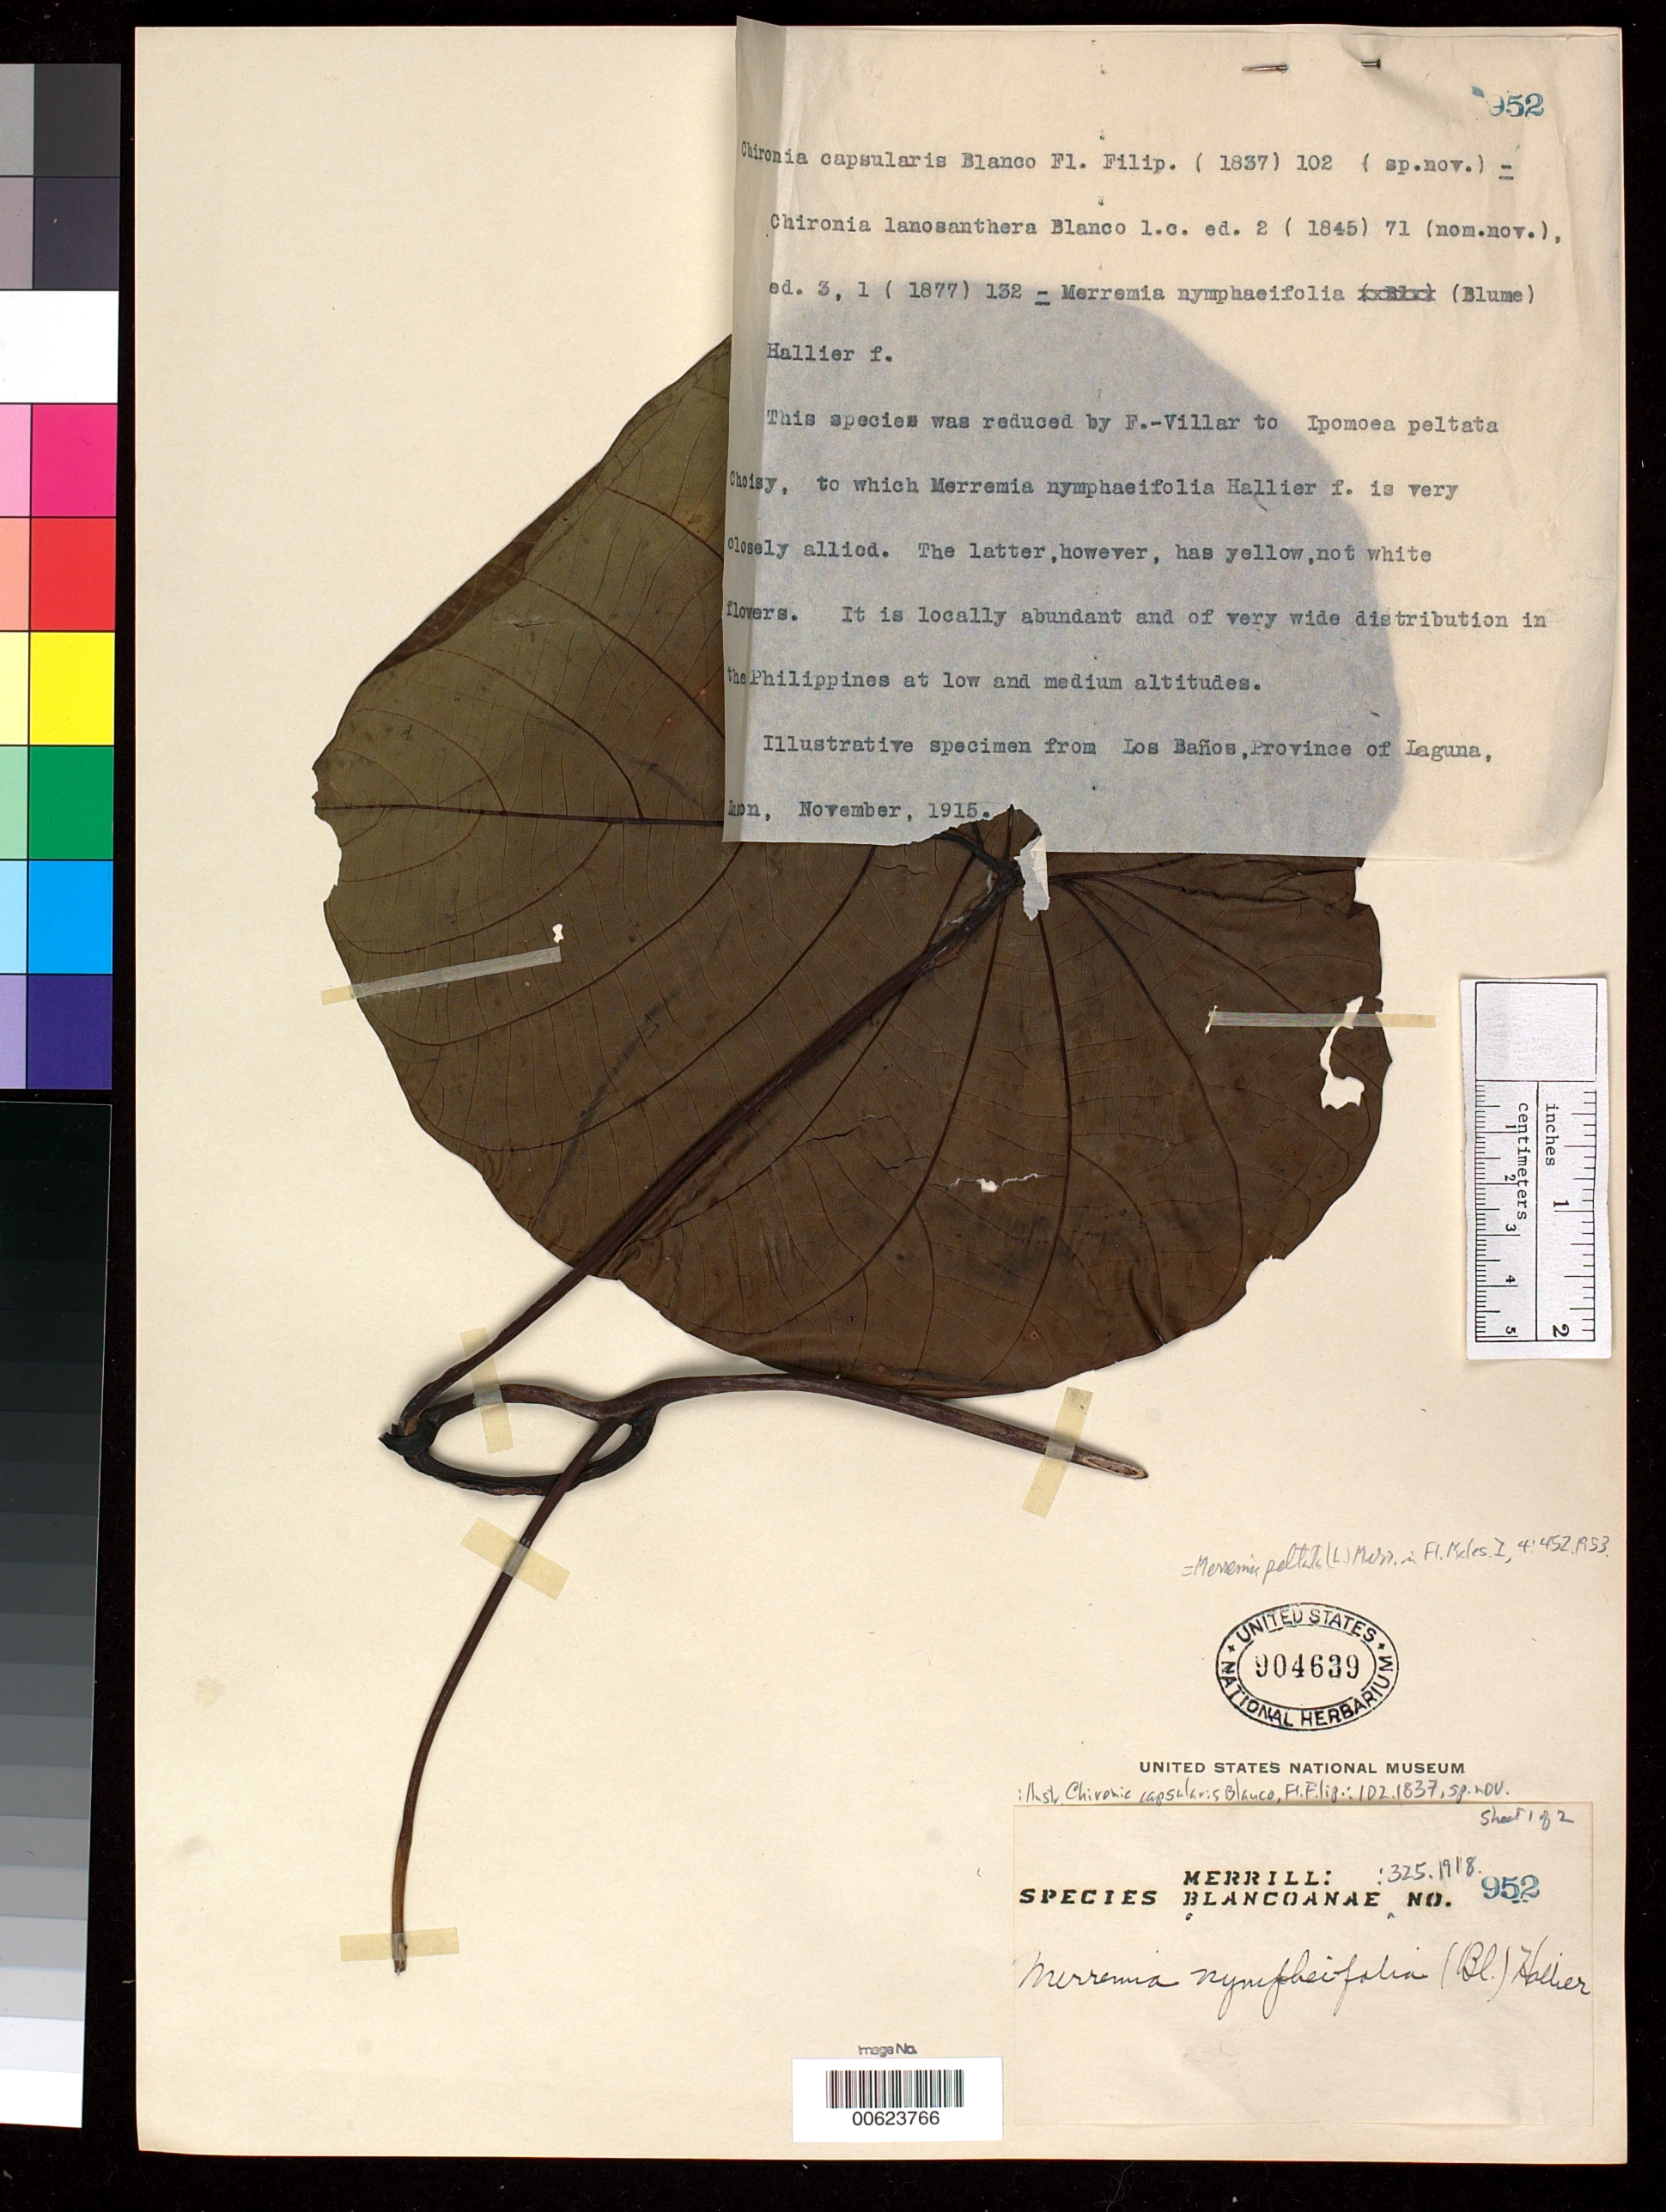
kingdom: Plantae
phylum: Tracheophyta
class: Magnoliopsida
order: Solanales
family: Convolvulaceae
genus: Decalobanthus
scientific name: Decalobanthus peltatus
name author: (L.) A. R. Simões & Staples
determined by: Strong, Mark T., (BOT), Smithsonian Institution - National Museum of Natural History (UNITED STATES)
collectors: E. D. Merrill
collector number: Sp. Blancoan. 0952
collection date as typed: Nov 1915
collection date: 1915-11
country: Philippines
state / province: Calabarzon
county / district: Laguna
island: Luzon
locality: Los baños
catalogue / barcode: US 904639